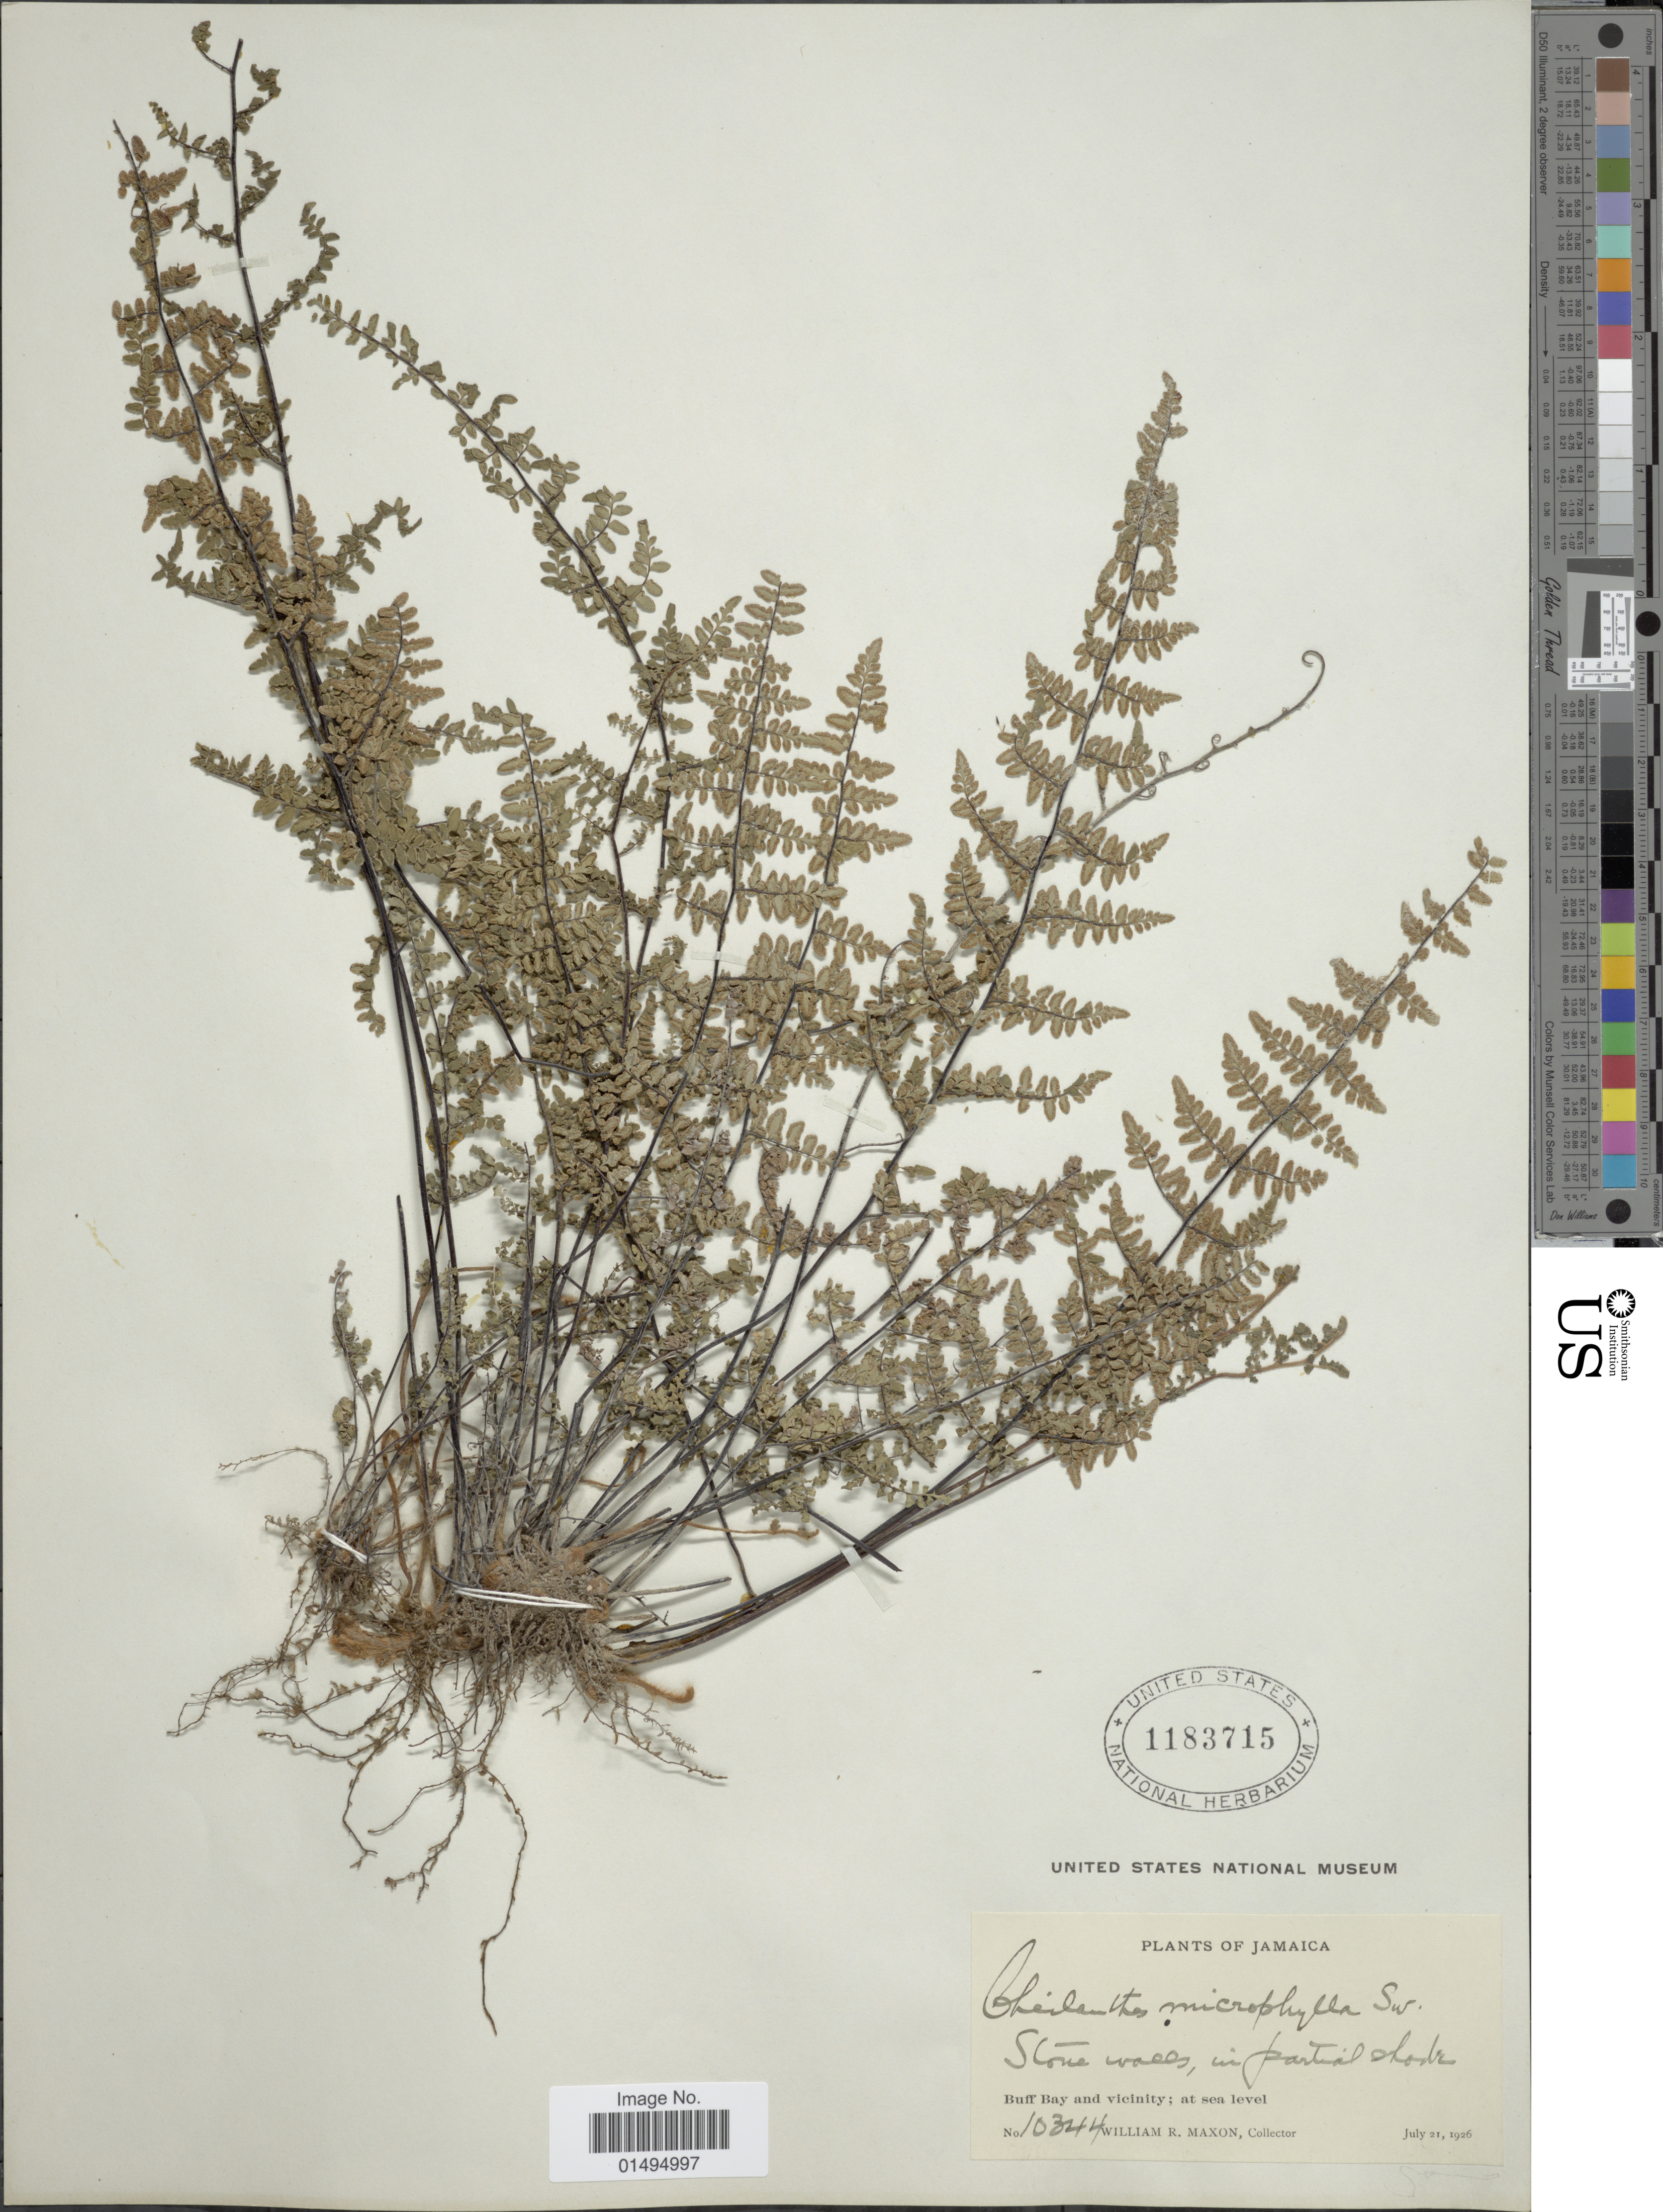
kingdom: Plantae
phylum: Tracheophyta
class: Polypodiopsida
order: Polypodiales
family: Pteridaceae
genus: Myriopteris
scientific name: Myriopteris microphylla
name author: (Sw.) Grusz & Windham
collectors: W. R. Maxon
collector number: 10344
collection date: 1926-07-21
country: Jamaica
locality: Buff Bay and vicinity.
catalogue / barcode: US 1183715